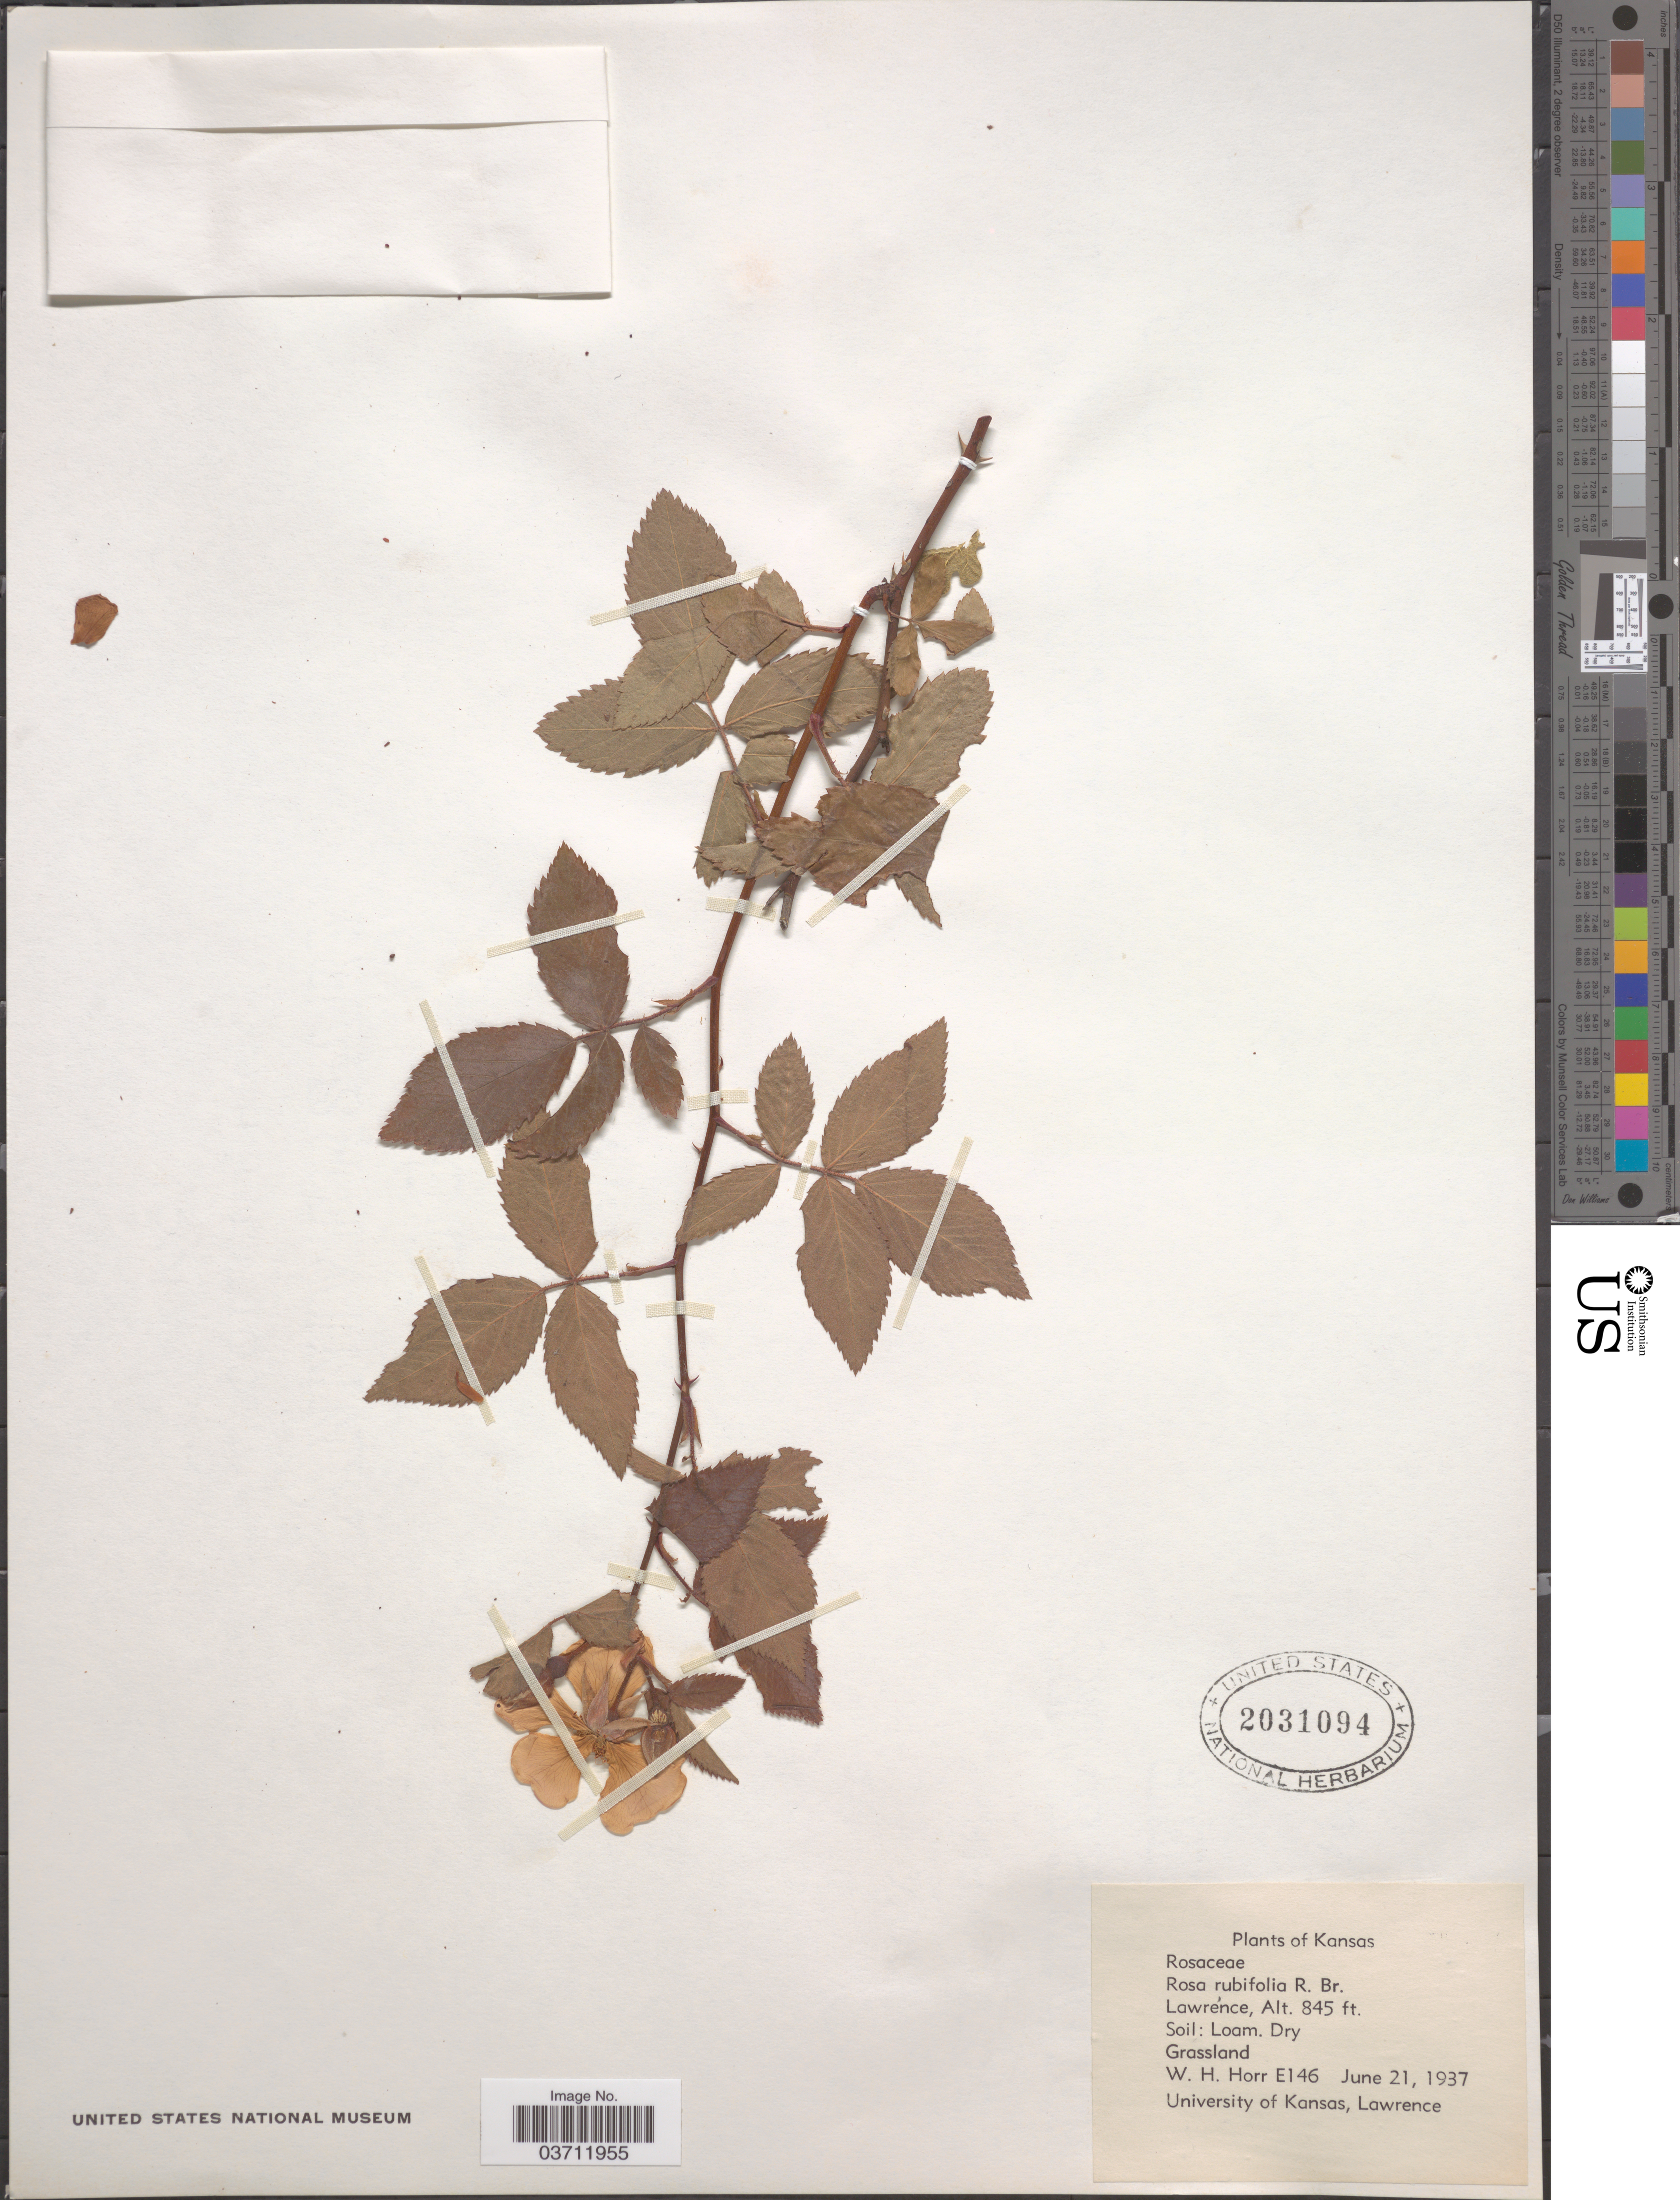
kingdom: Plantae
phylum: Tracheophyta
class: Magnoliopsida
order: Rosales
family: Rosaceae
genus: Rosa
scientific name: Rosa rubifolia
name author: R. Br.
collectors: W. H. Horr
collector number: E146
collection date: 1937-06-21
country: United States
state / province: Kansas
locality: Lawrence. Grassland.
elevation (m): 258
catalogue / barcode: US 2031094